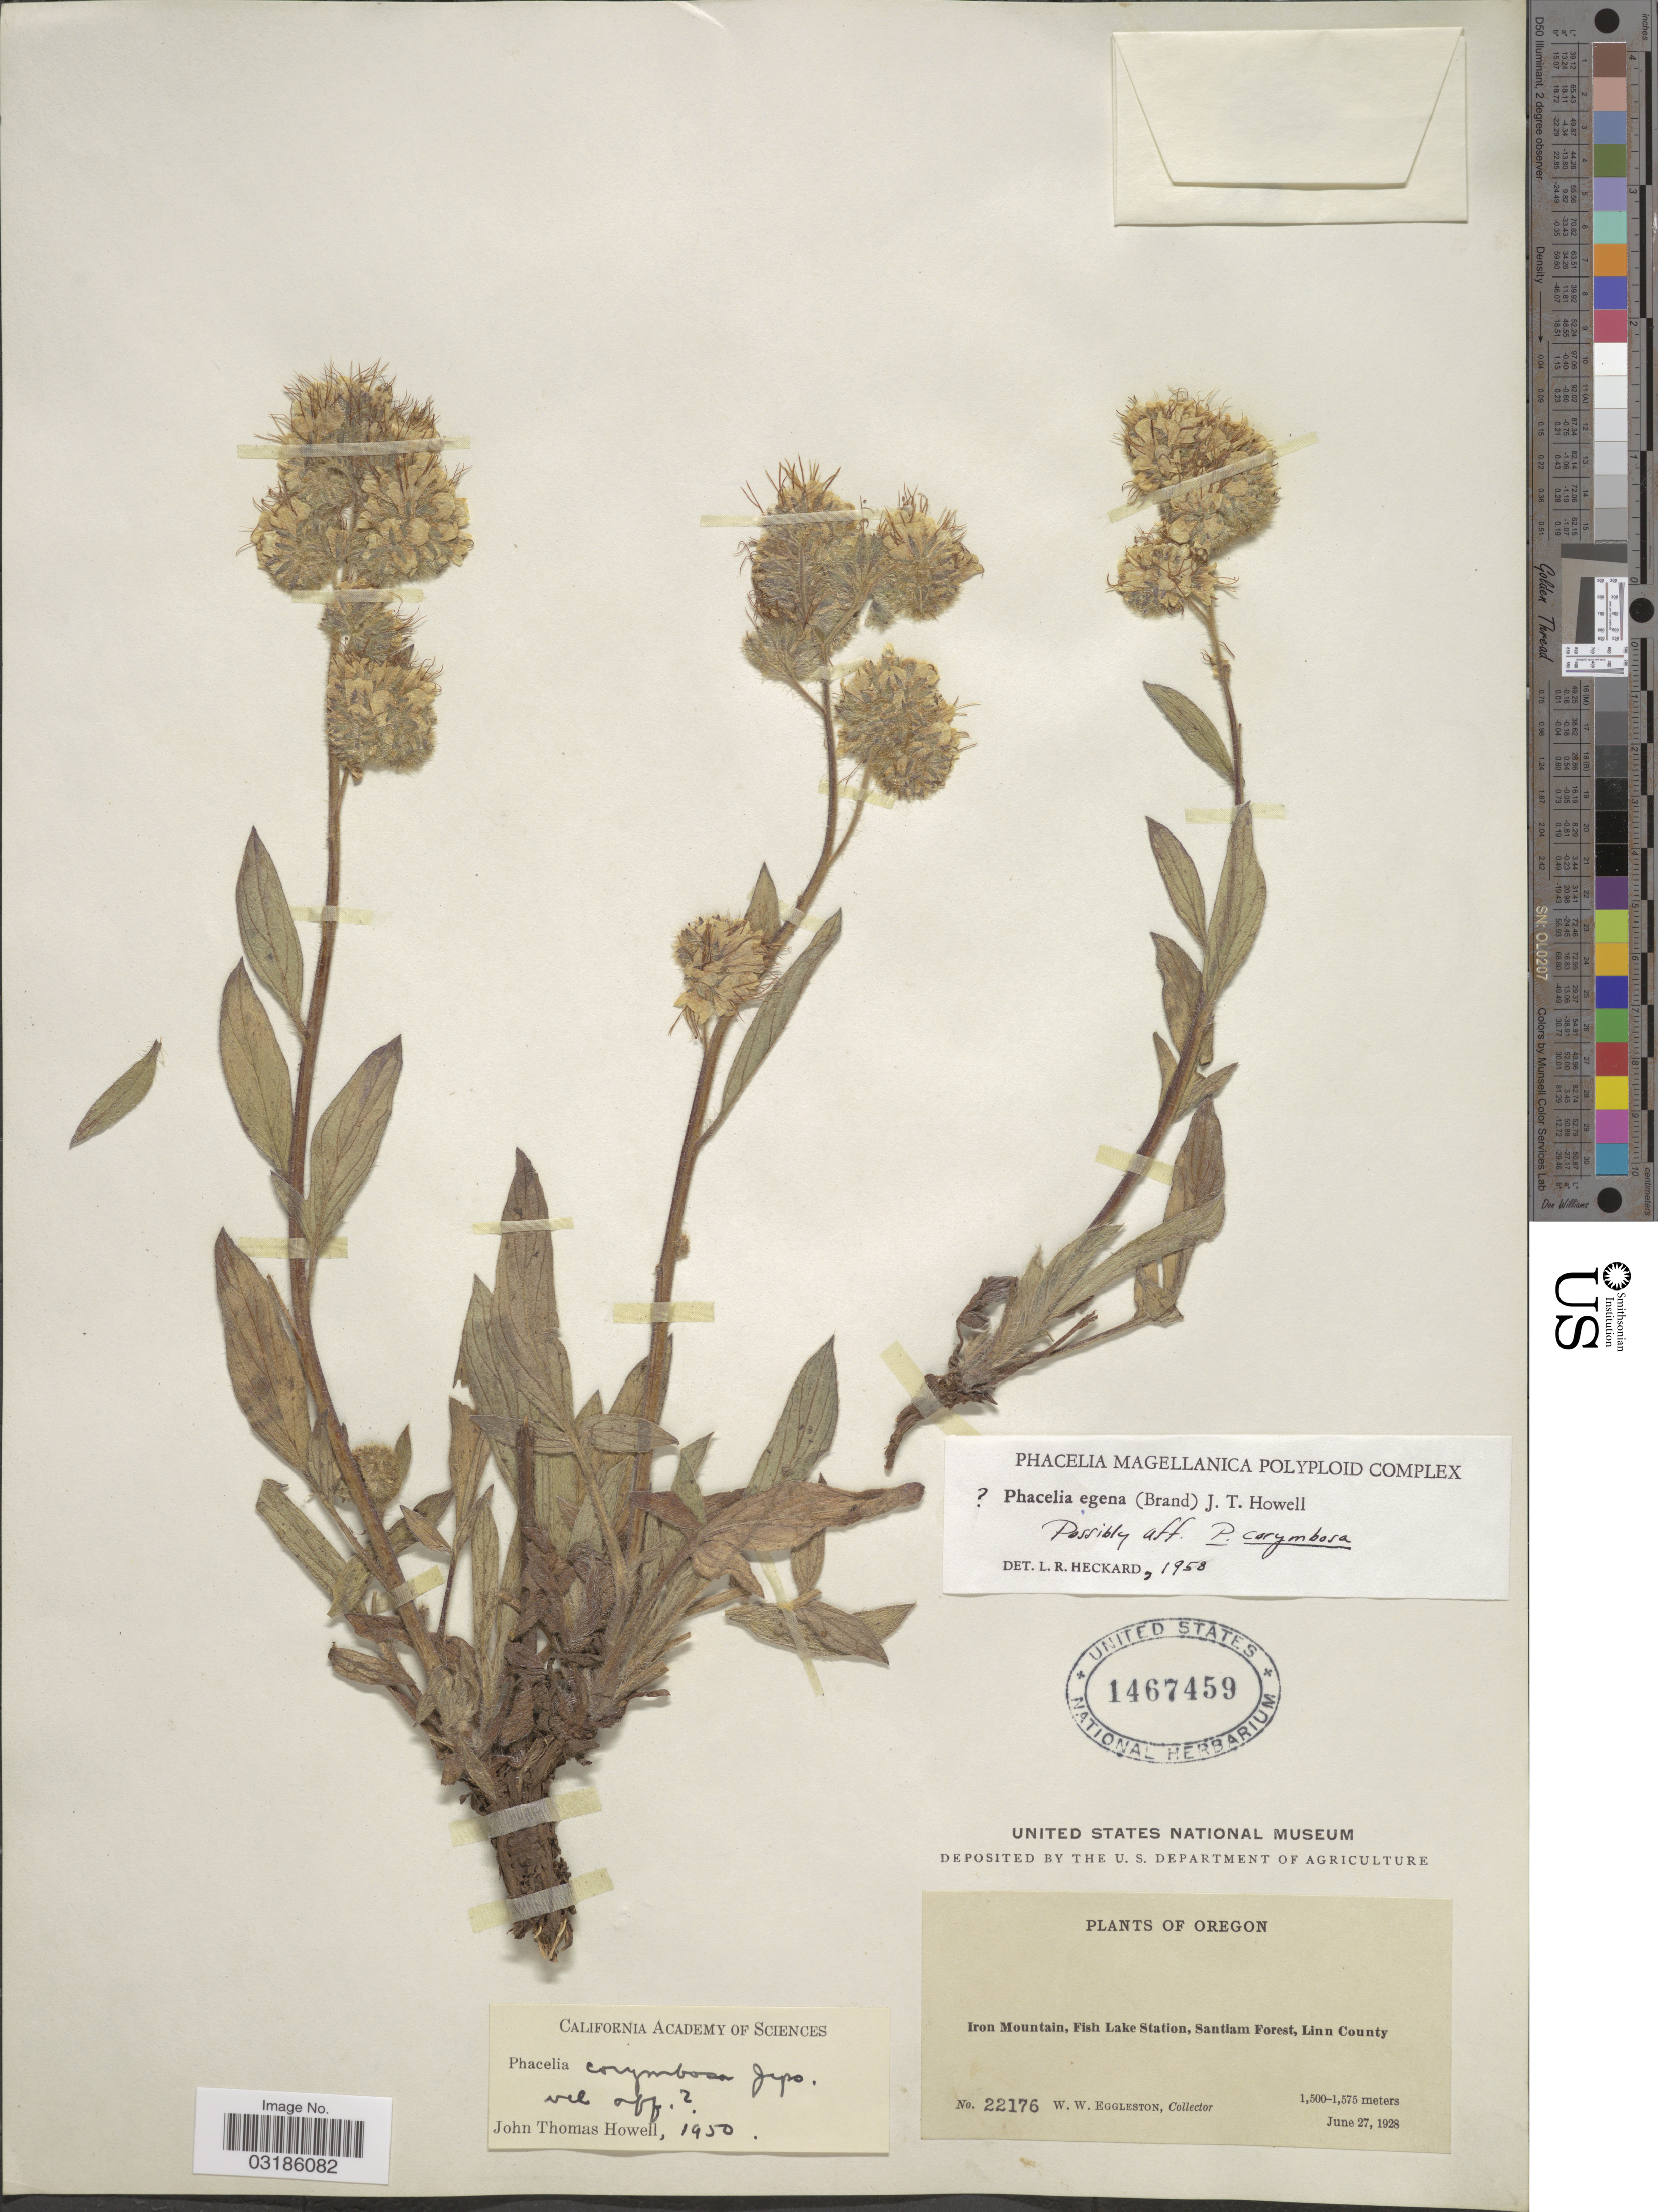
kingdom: Plantae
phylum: Tracheophyta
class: Magnoliopsida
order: Boraginales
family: Hydrophyllaceae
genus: Phacelia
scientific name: Phacelia egena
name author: (Brand) Howell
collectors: W. W. Eggleston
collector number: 22176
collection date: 1928-06-27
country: United States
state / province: Oregon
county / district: Linn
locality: Iron Mountain, Fish Lake Station, Santiam Forest, Linn County.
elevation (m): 1500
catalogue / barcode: US 1467459